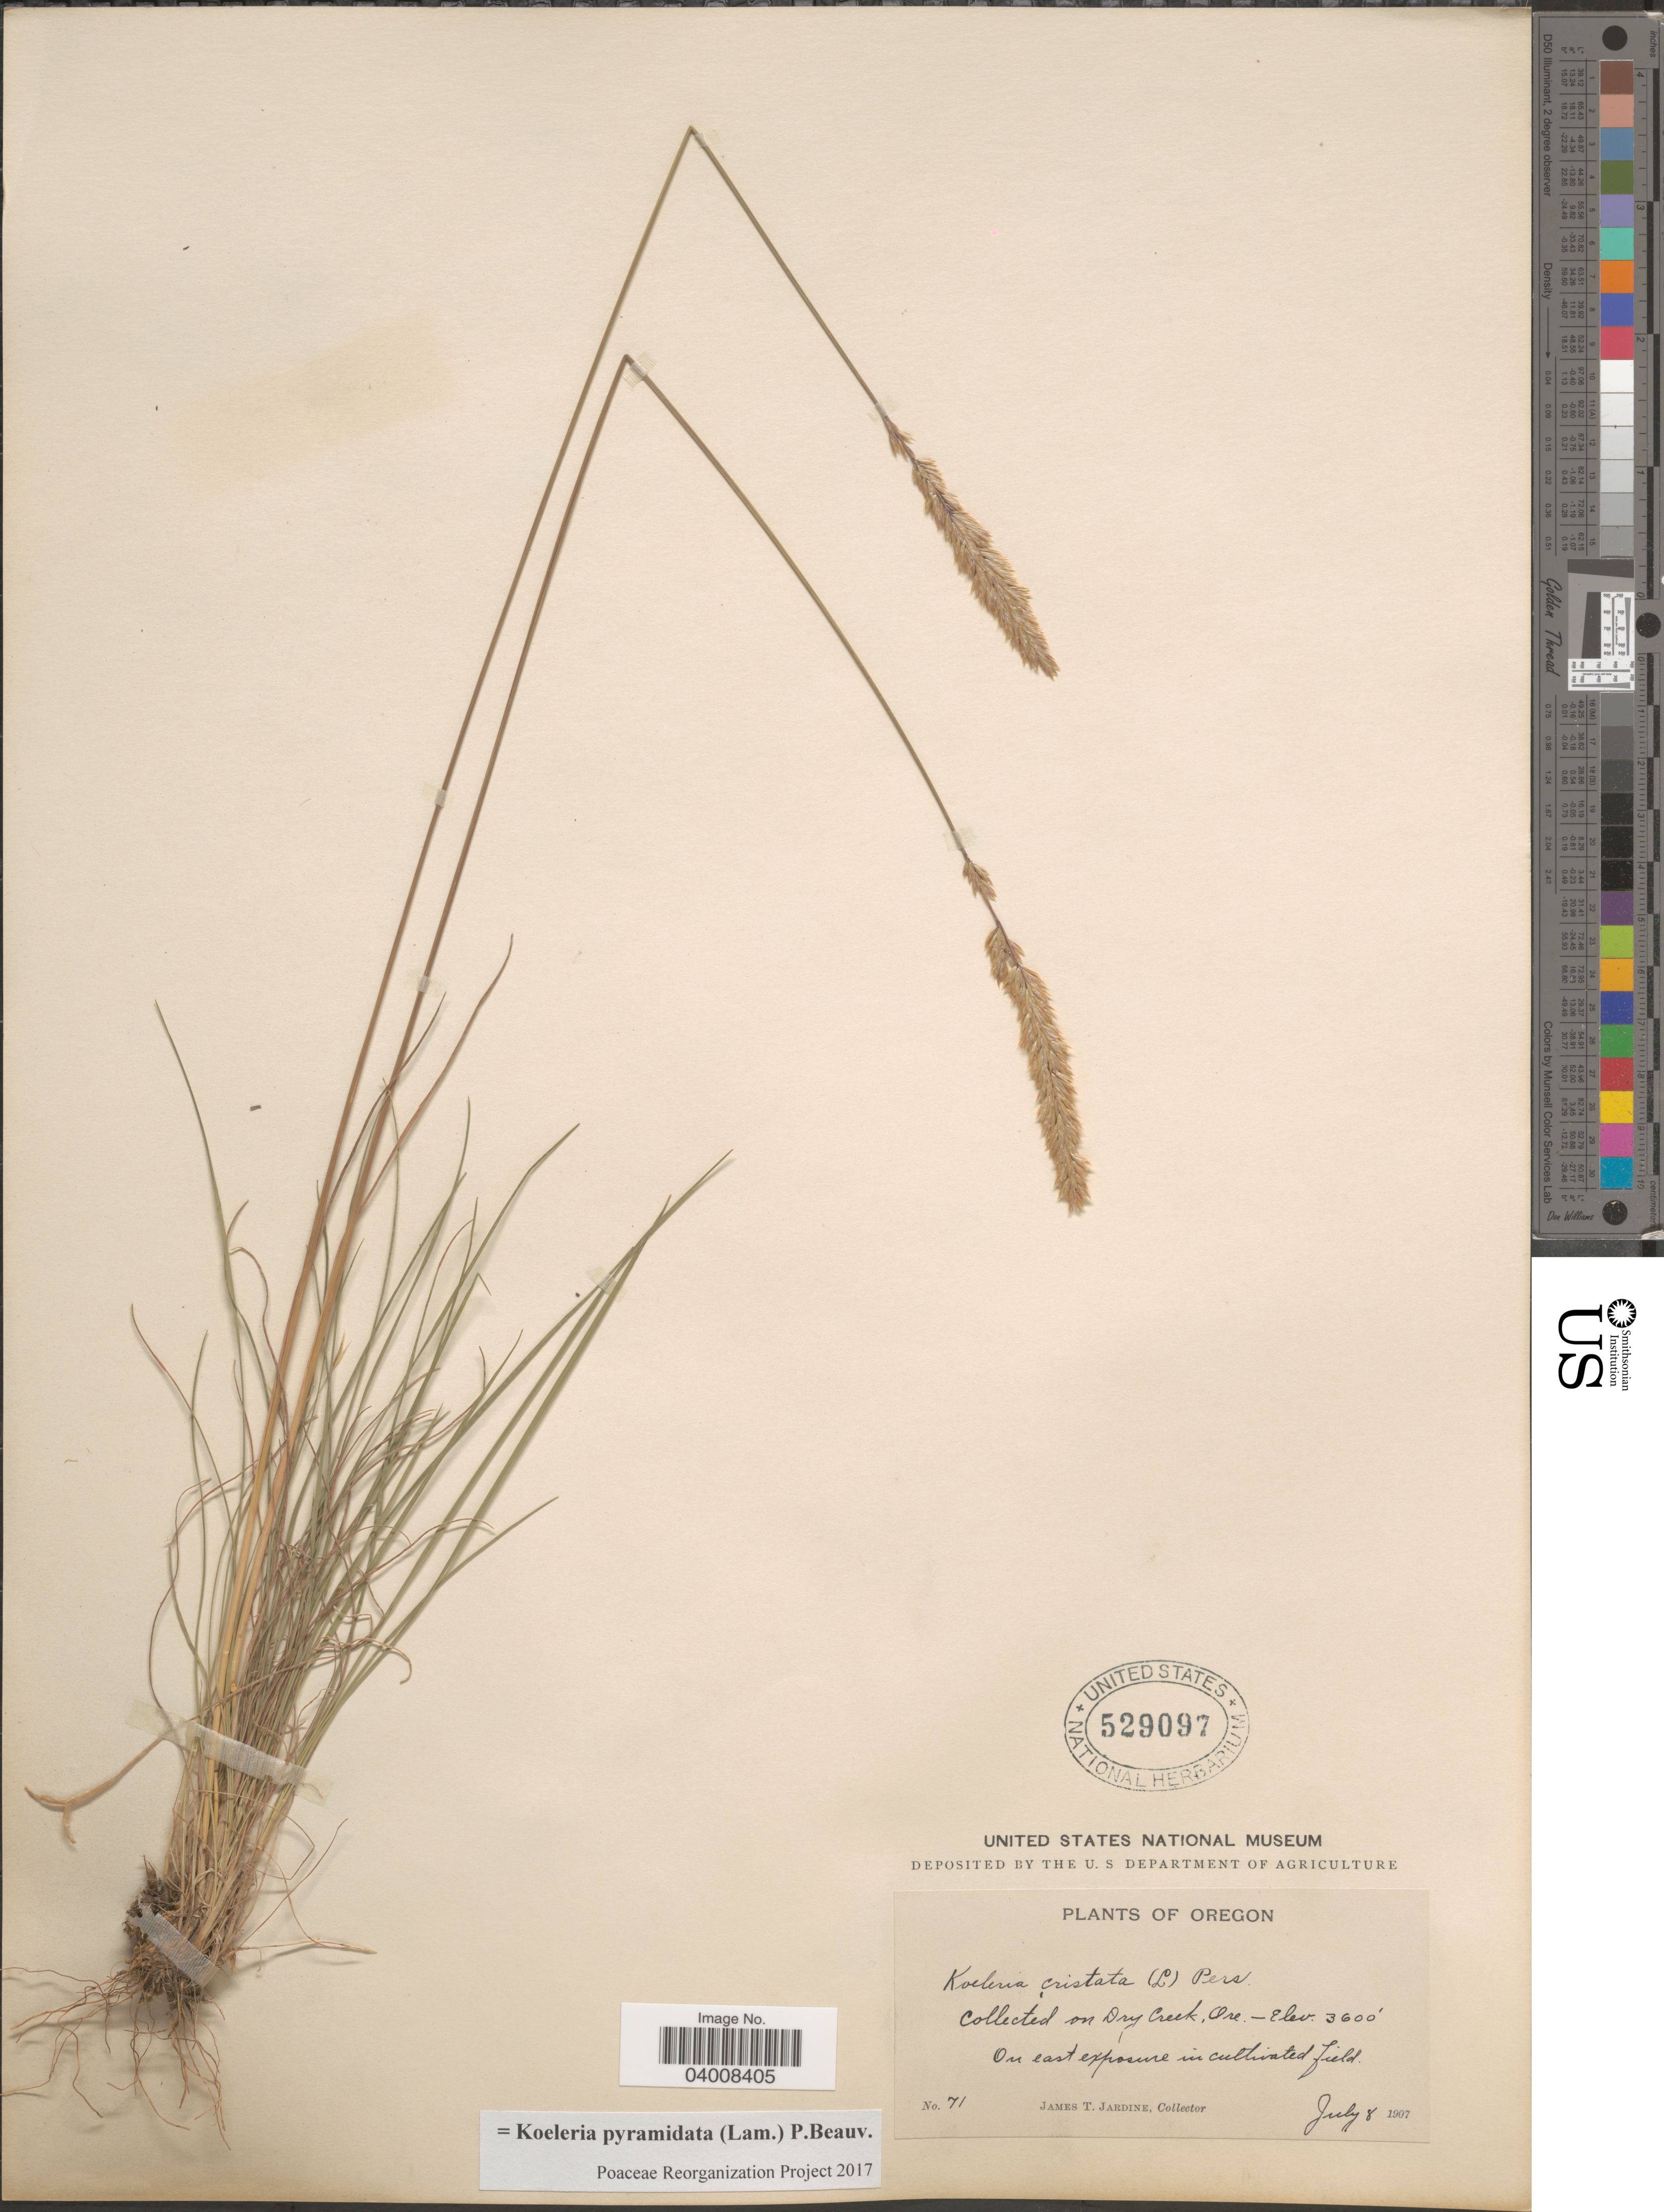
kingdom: Plantae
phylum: Tracheophyta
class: Liliopsida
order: Poales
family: Poaceae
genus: Koeleria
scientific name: Koeleria pyramidata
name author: (Lam.) P. Beauv.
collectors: J. T. Jardine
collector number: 71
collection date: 1907-07-08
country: United States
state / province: Oregon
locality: On Dry Creek. On east exposure in cultivated field.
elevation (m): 1097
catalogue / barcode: US 529097